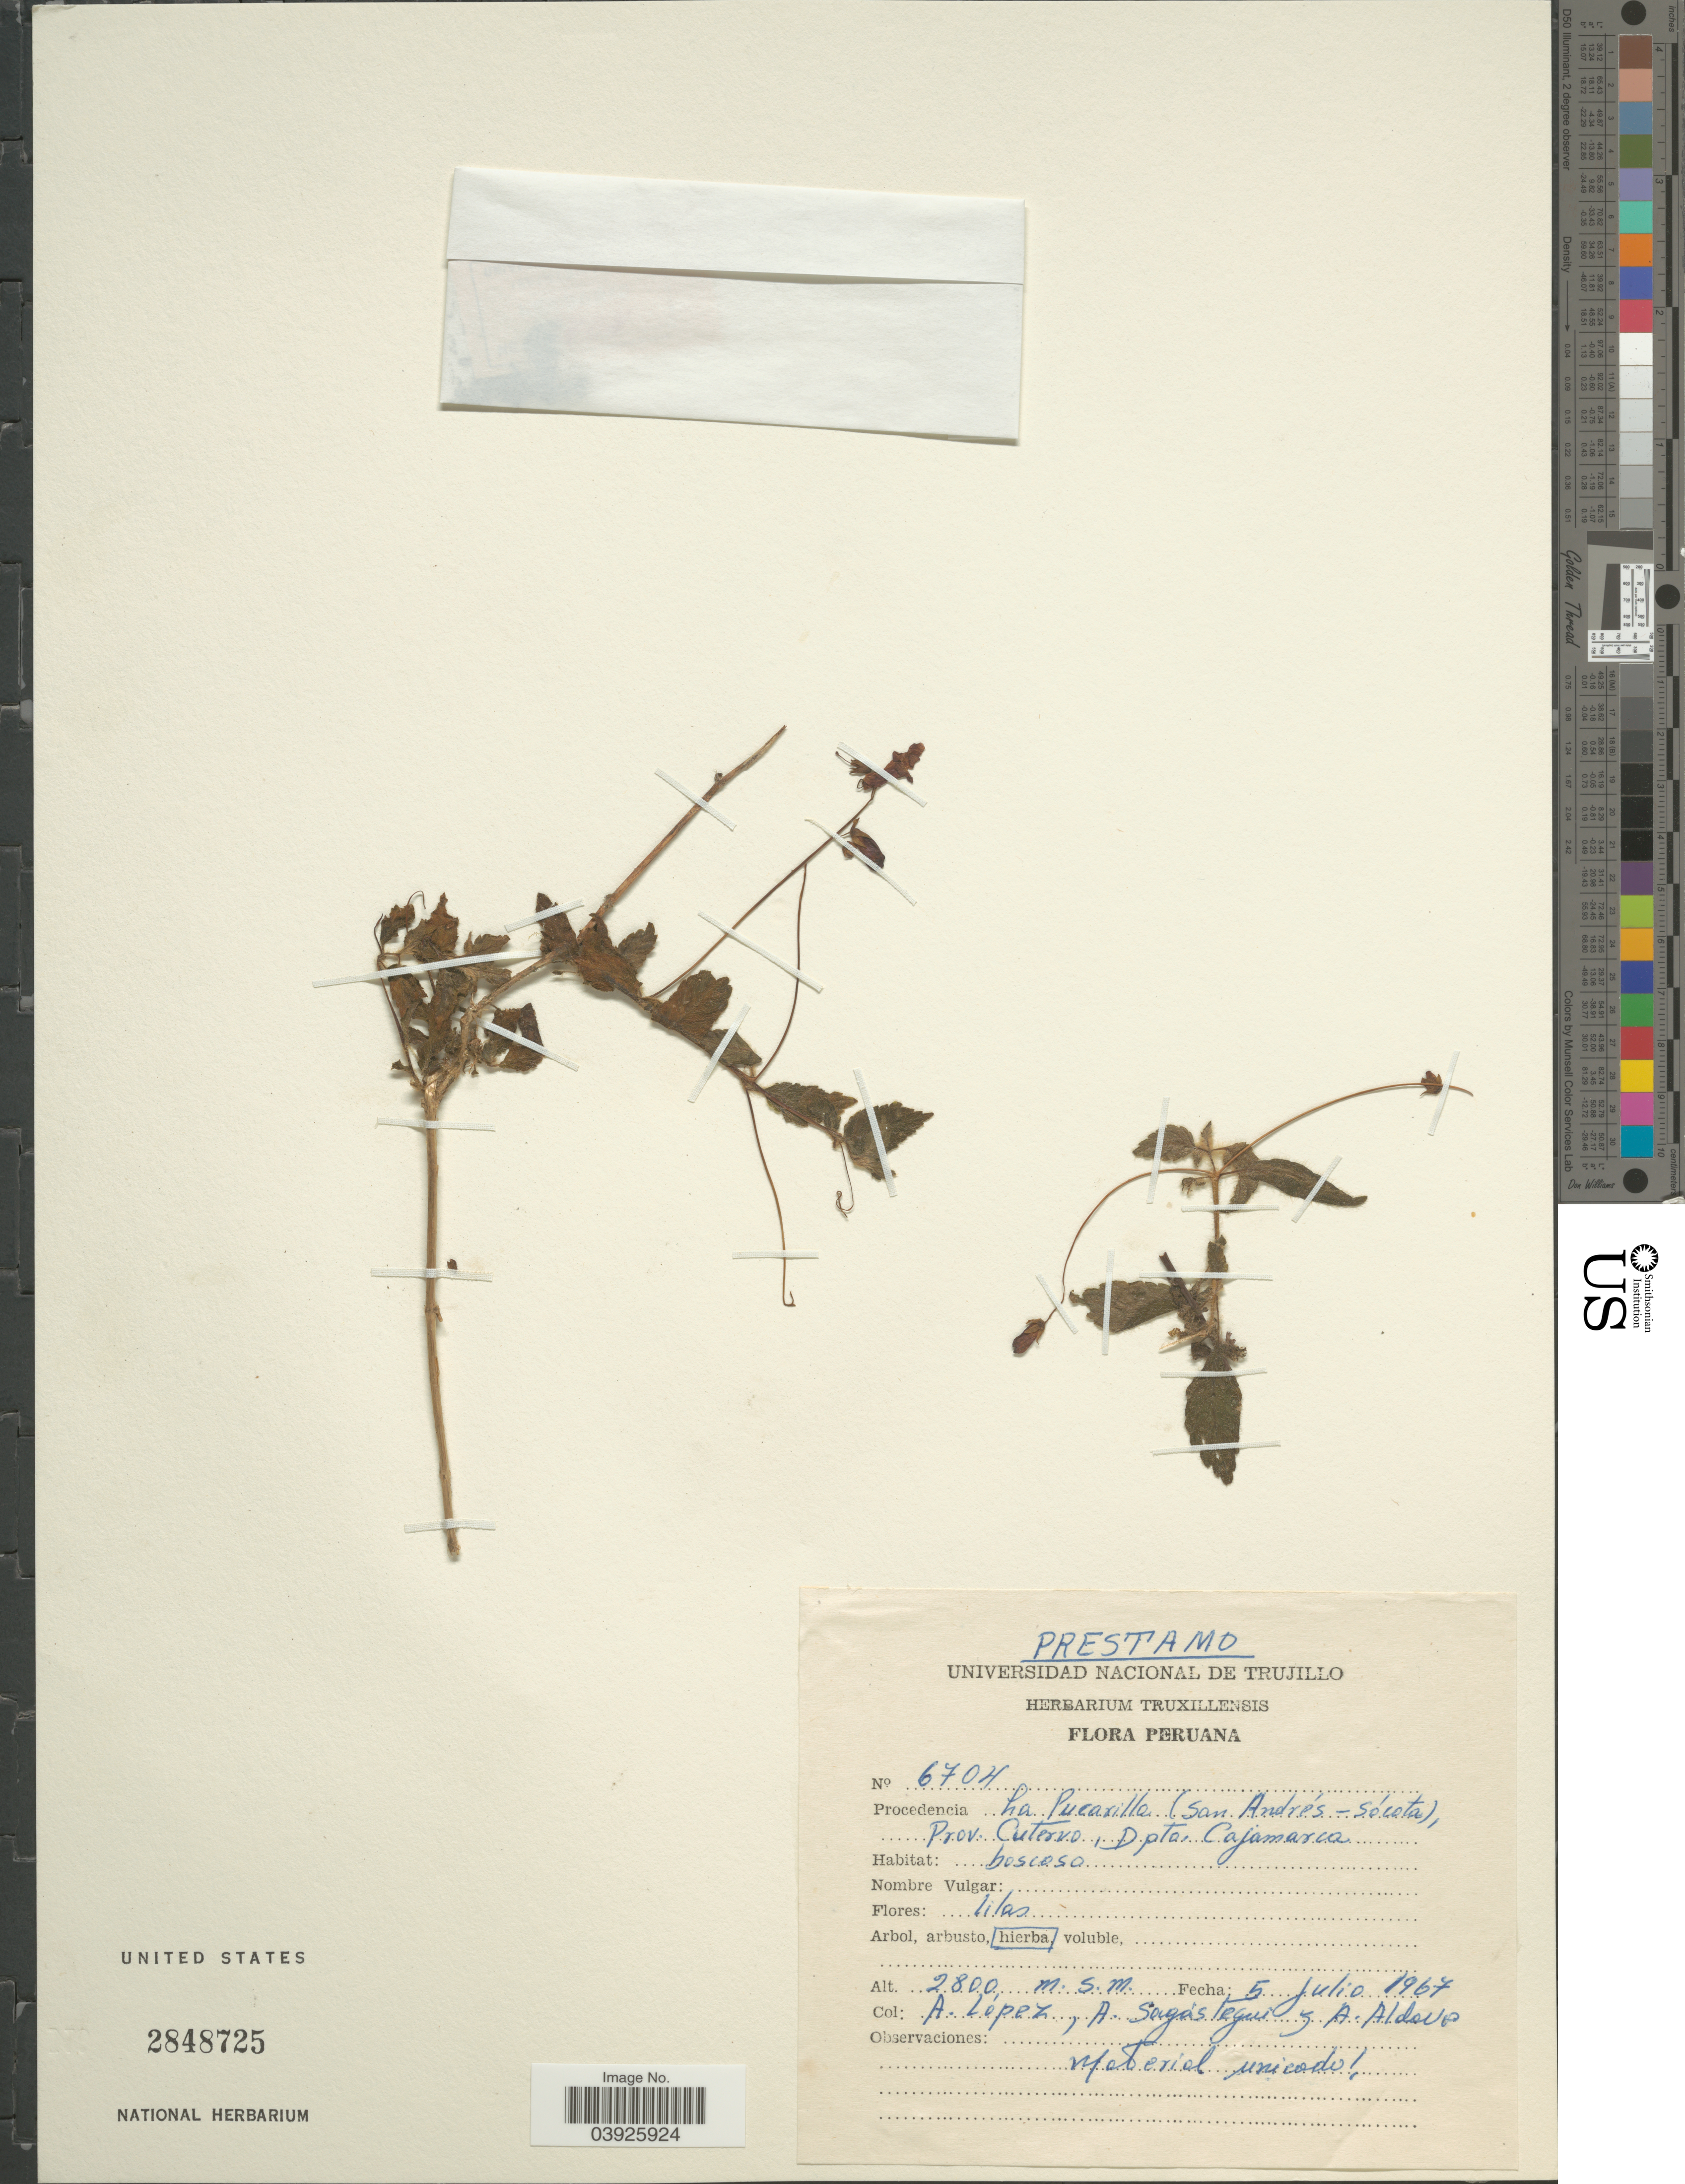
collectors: A. López, A. Sagastegui & A. Aldave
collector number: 6704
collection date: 1967-07-05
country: Peru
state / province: Cajamarca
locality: La Pucarillo (San Andrés-Sócota), Prov. Cutervo, Dpto. Cajamarca.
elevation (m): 2800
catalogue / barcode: US 2848725